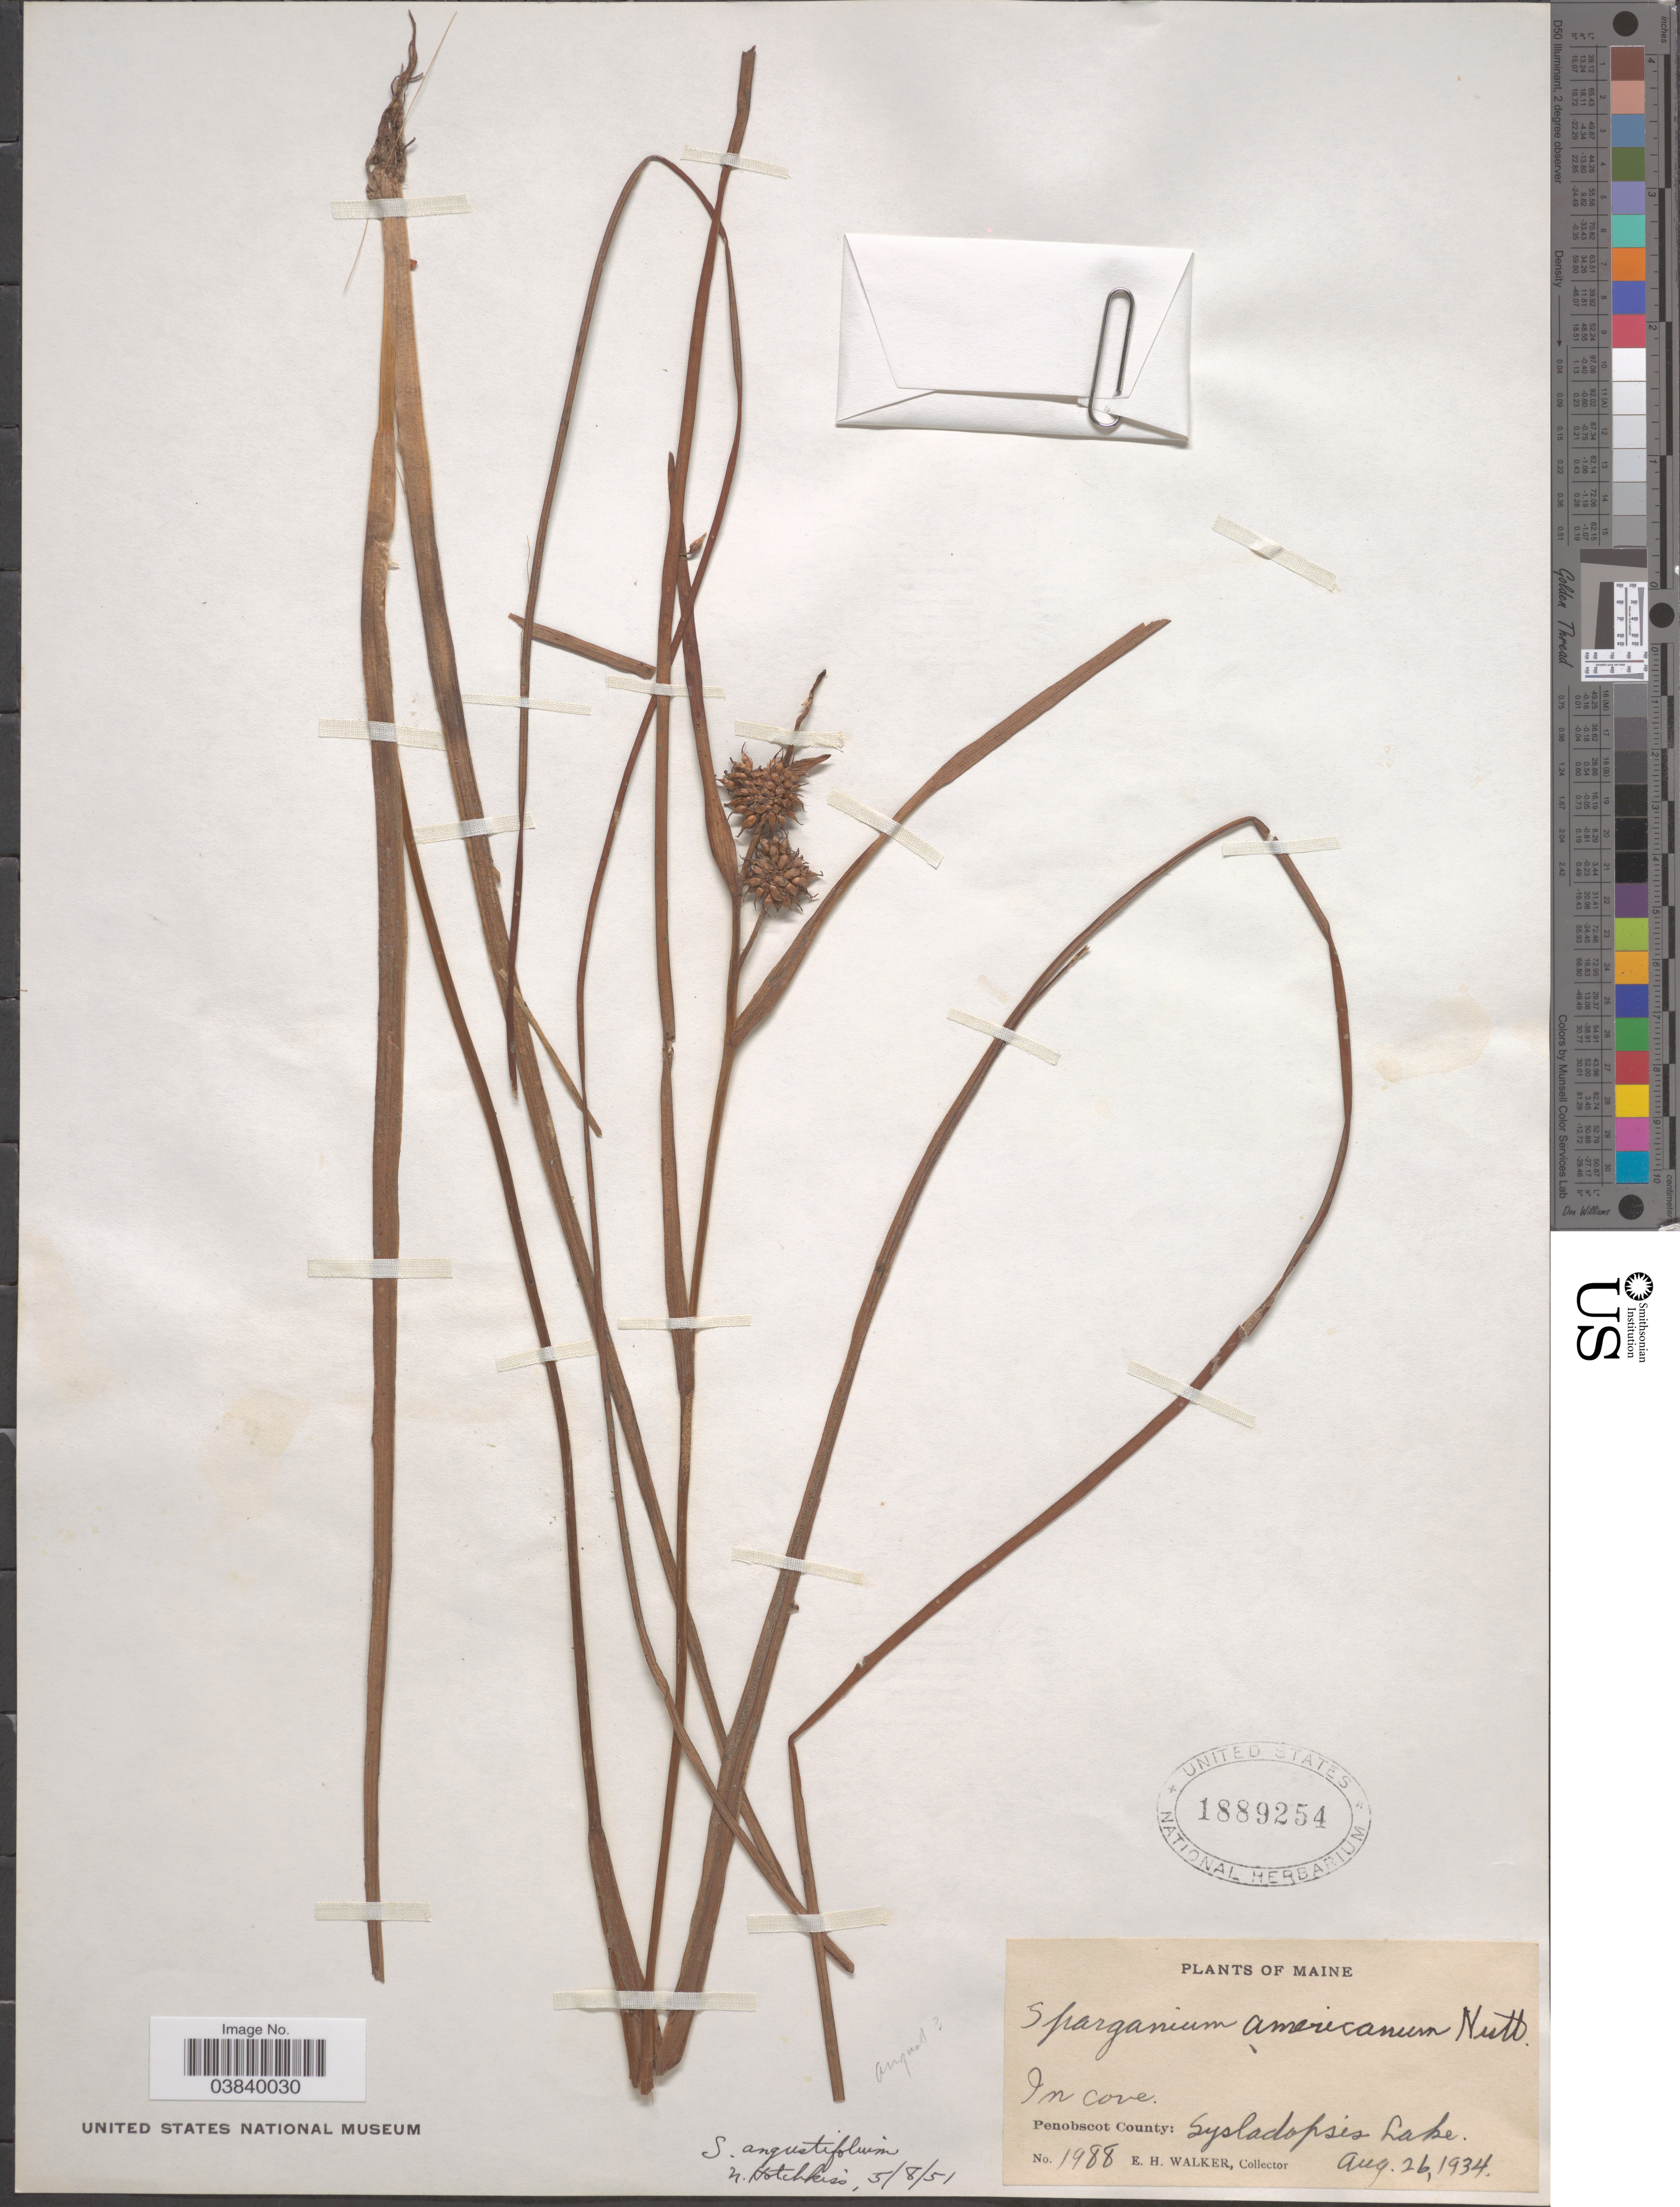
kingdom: Plantae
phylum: Tracheophyta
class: Liliopsida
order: Poales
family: Typhaceae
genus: Sparganium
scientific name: Sparganium angustifolium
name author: Michx.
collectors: E. H. Walker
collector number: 1988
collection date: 1934-08-26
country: United States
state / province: Maine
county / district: Penobscot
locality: In cove, Penobscot County: Sysladopsis Lake.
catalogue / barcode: US 1889254